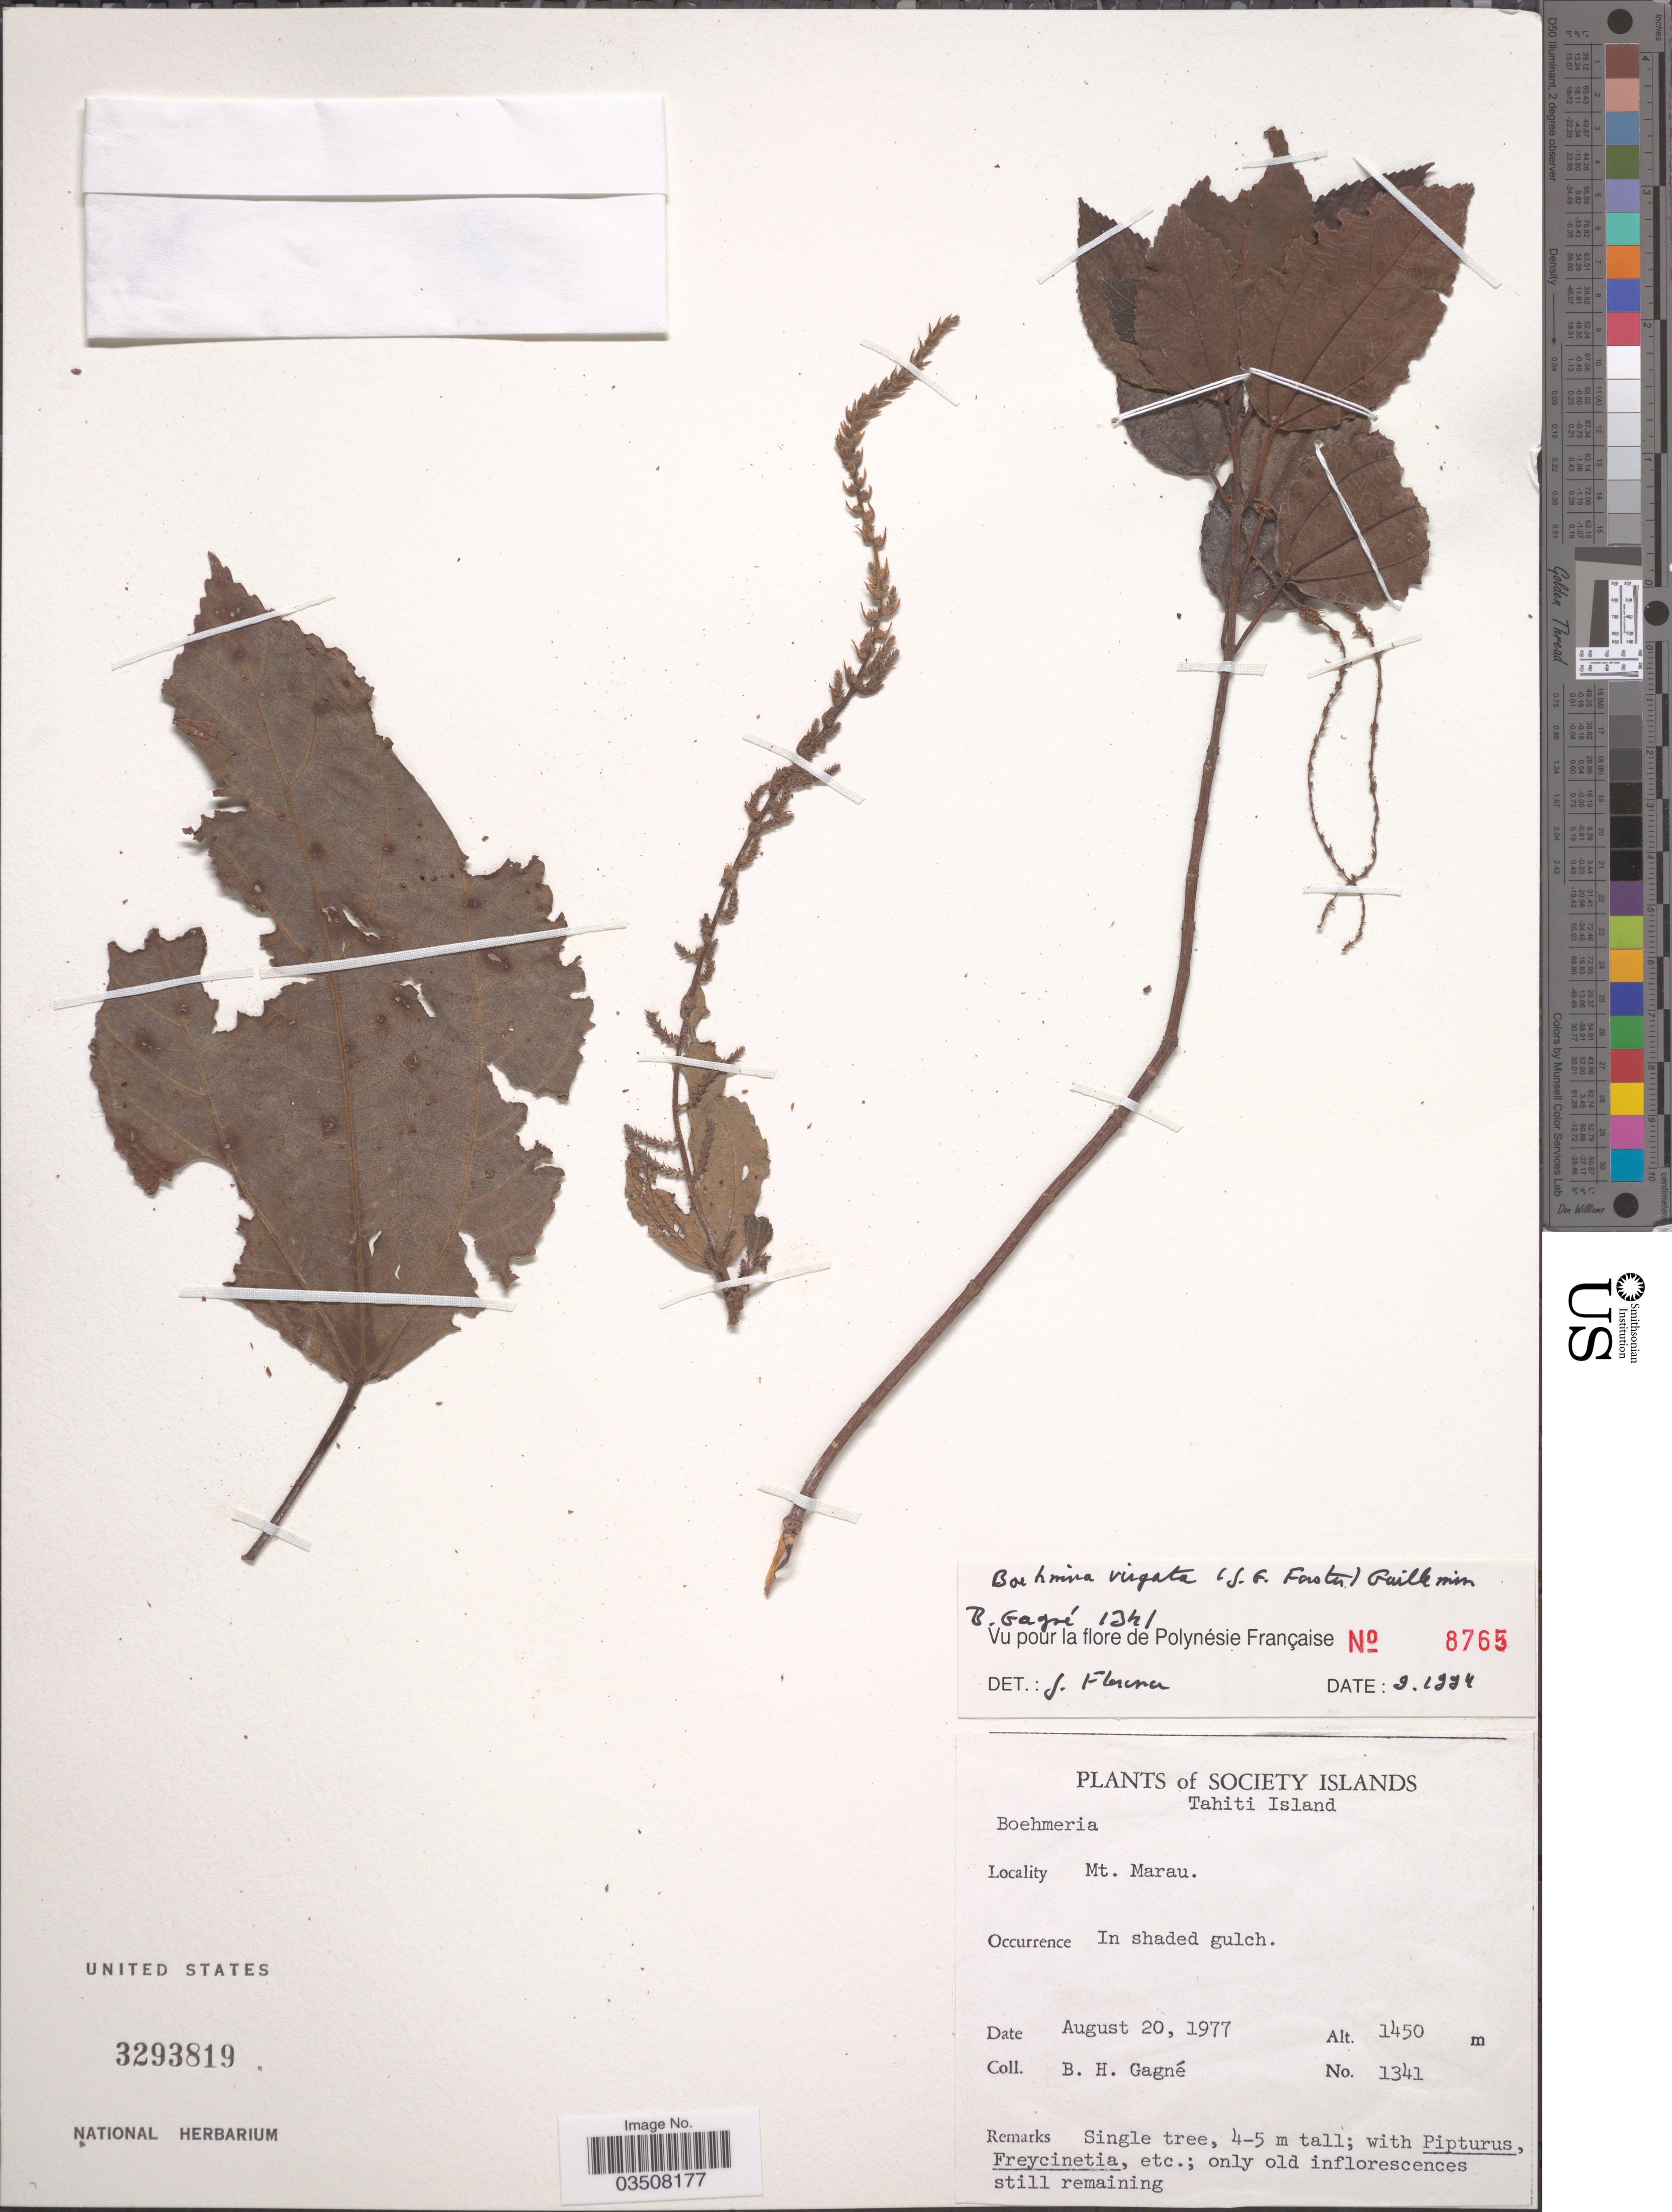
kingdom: Plantae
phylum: Tracheophyta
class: Magnoliopsida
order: Rosales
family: Urticaceae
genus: Boehmeria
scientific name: Boehmeria virgata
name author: (G. Forst.) Guill.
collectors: B. H. Gagné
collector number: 1341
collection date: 1977-08-20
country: French Polynesia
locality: Society Islands, Tahiti Island. Mt. Marau.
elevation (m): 1450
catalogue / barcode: US 3293819